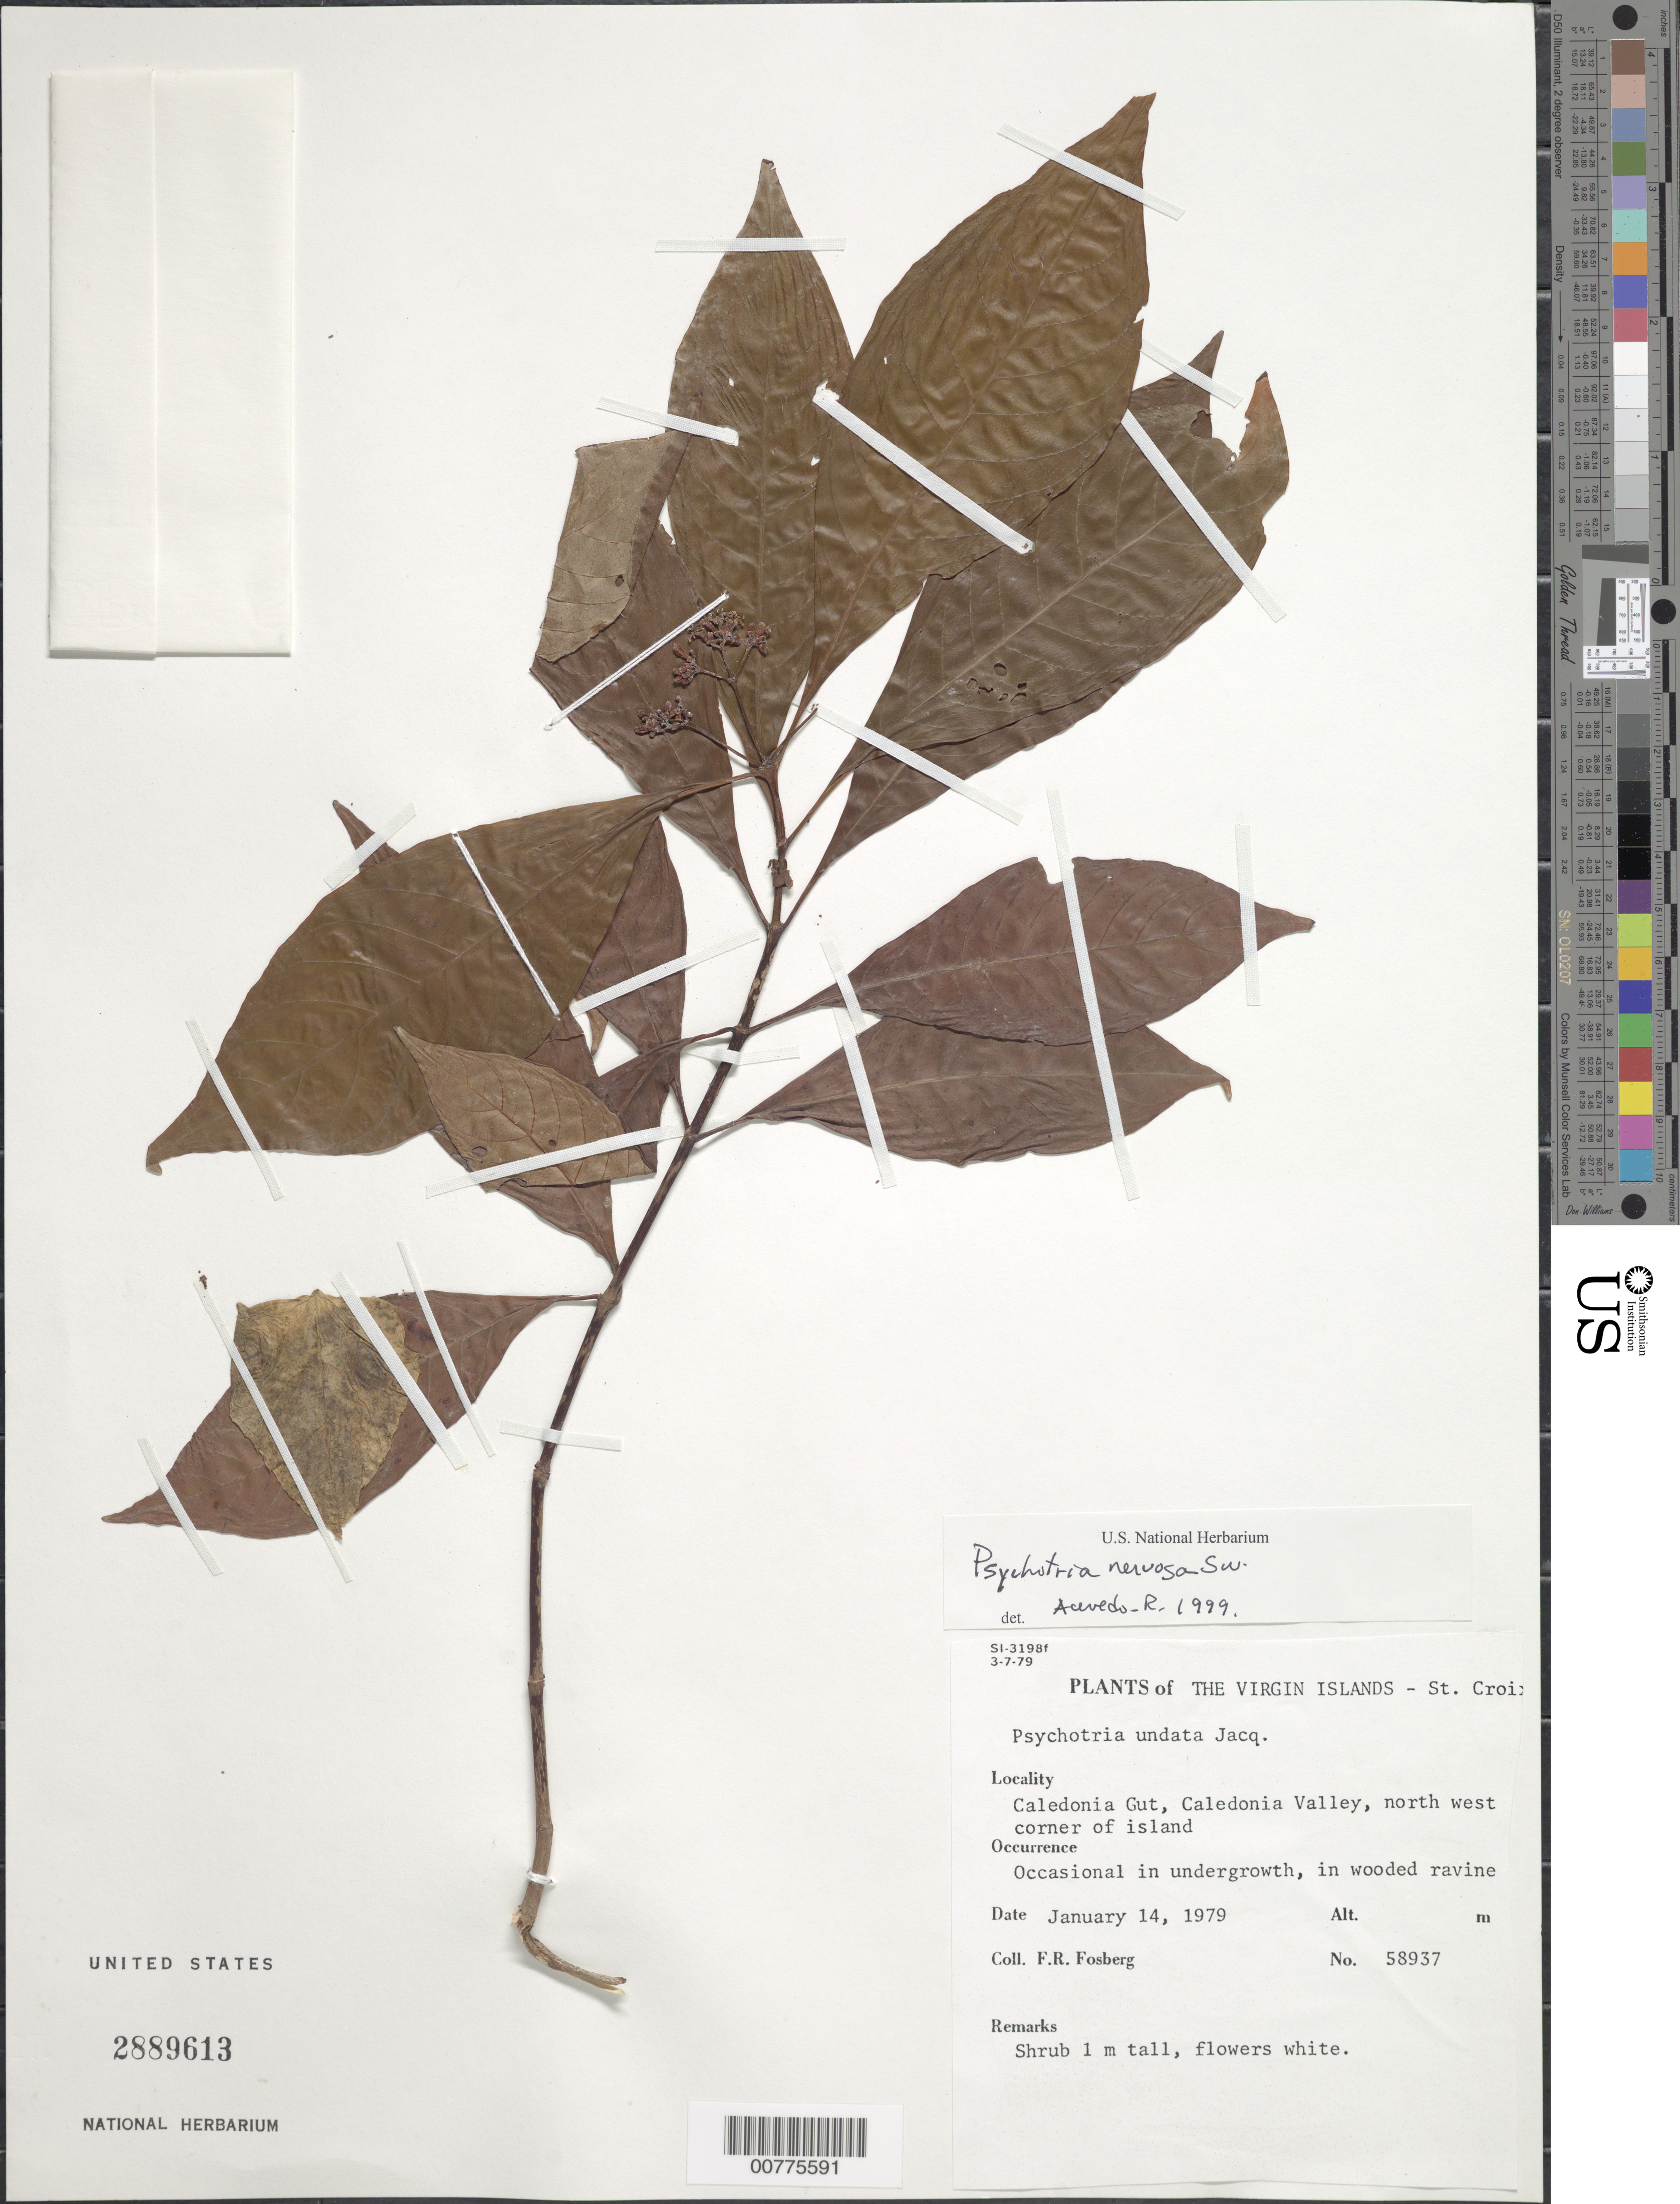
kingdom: Plantae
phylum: Tracheophyta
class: Magnoliopsida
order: Gentianales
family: Rubiaceae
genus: Psychotria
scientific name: Psychotria nervosa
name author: Sw.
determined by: Acevedo-Rodríguez, P., (BOT), Smithsonian Institution - National Museum of Natural History (UNITED STATES)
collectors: F. R. Fosberg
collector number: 58937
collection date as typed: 14 Jan 1979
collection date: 1979-01-14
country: U.S. Virgin Islands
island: St. Croix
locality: Caledonia Gut, Caledonia Valley, northwest corner of island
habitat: Occasional in undergrowth, in wooded ravine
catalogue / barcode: US 2889613